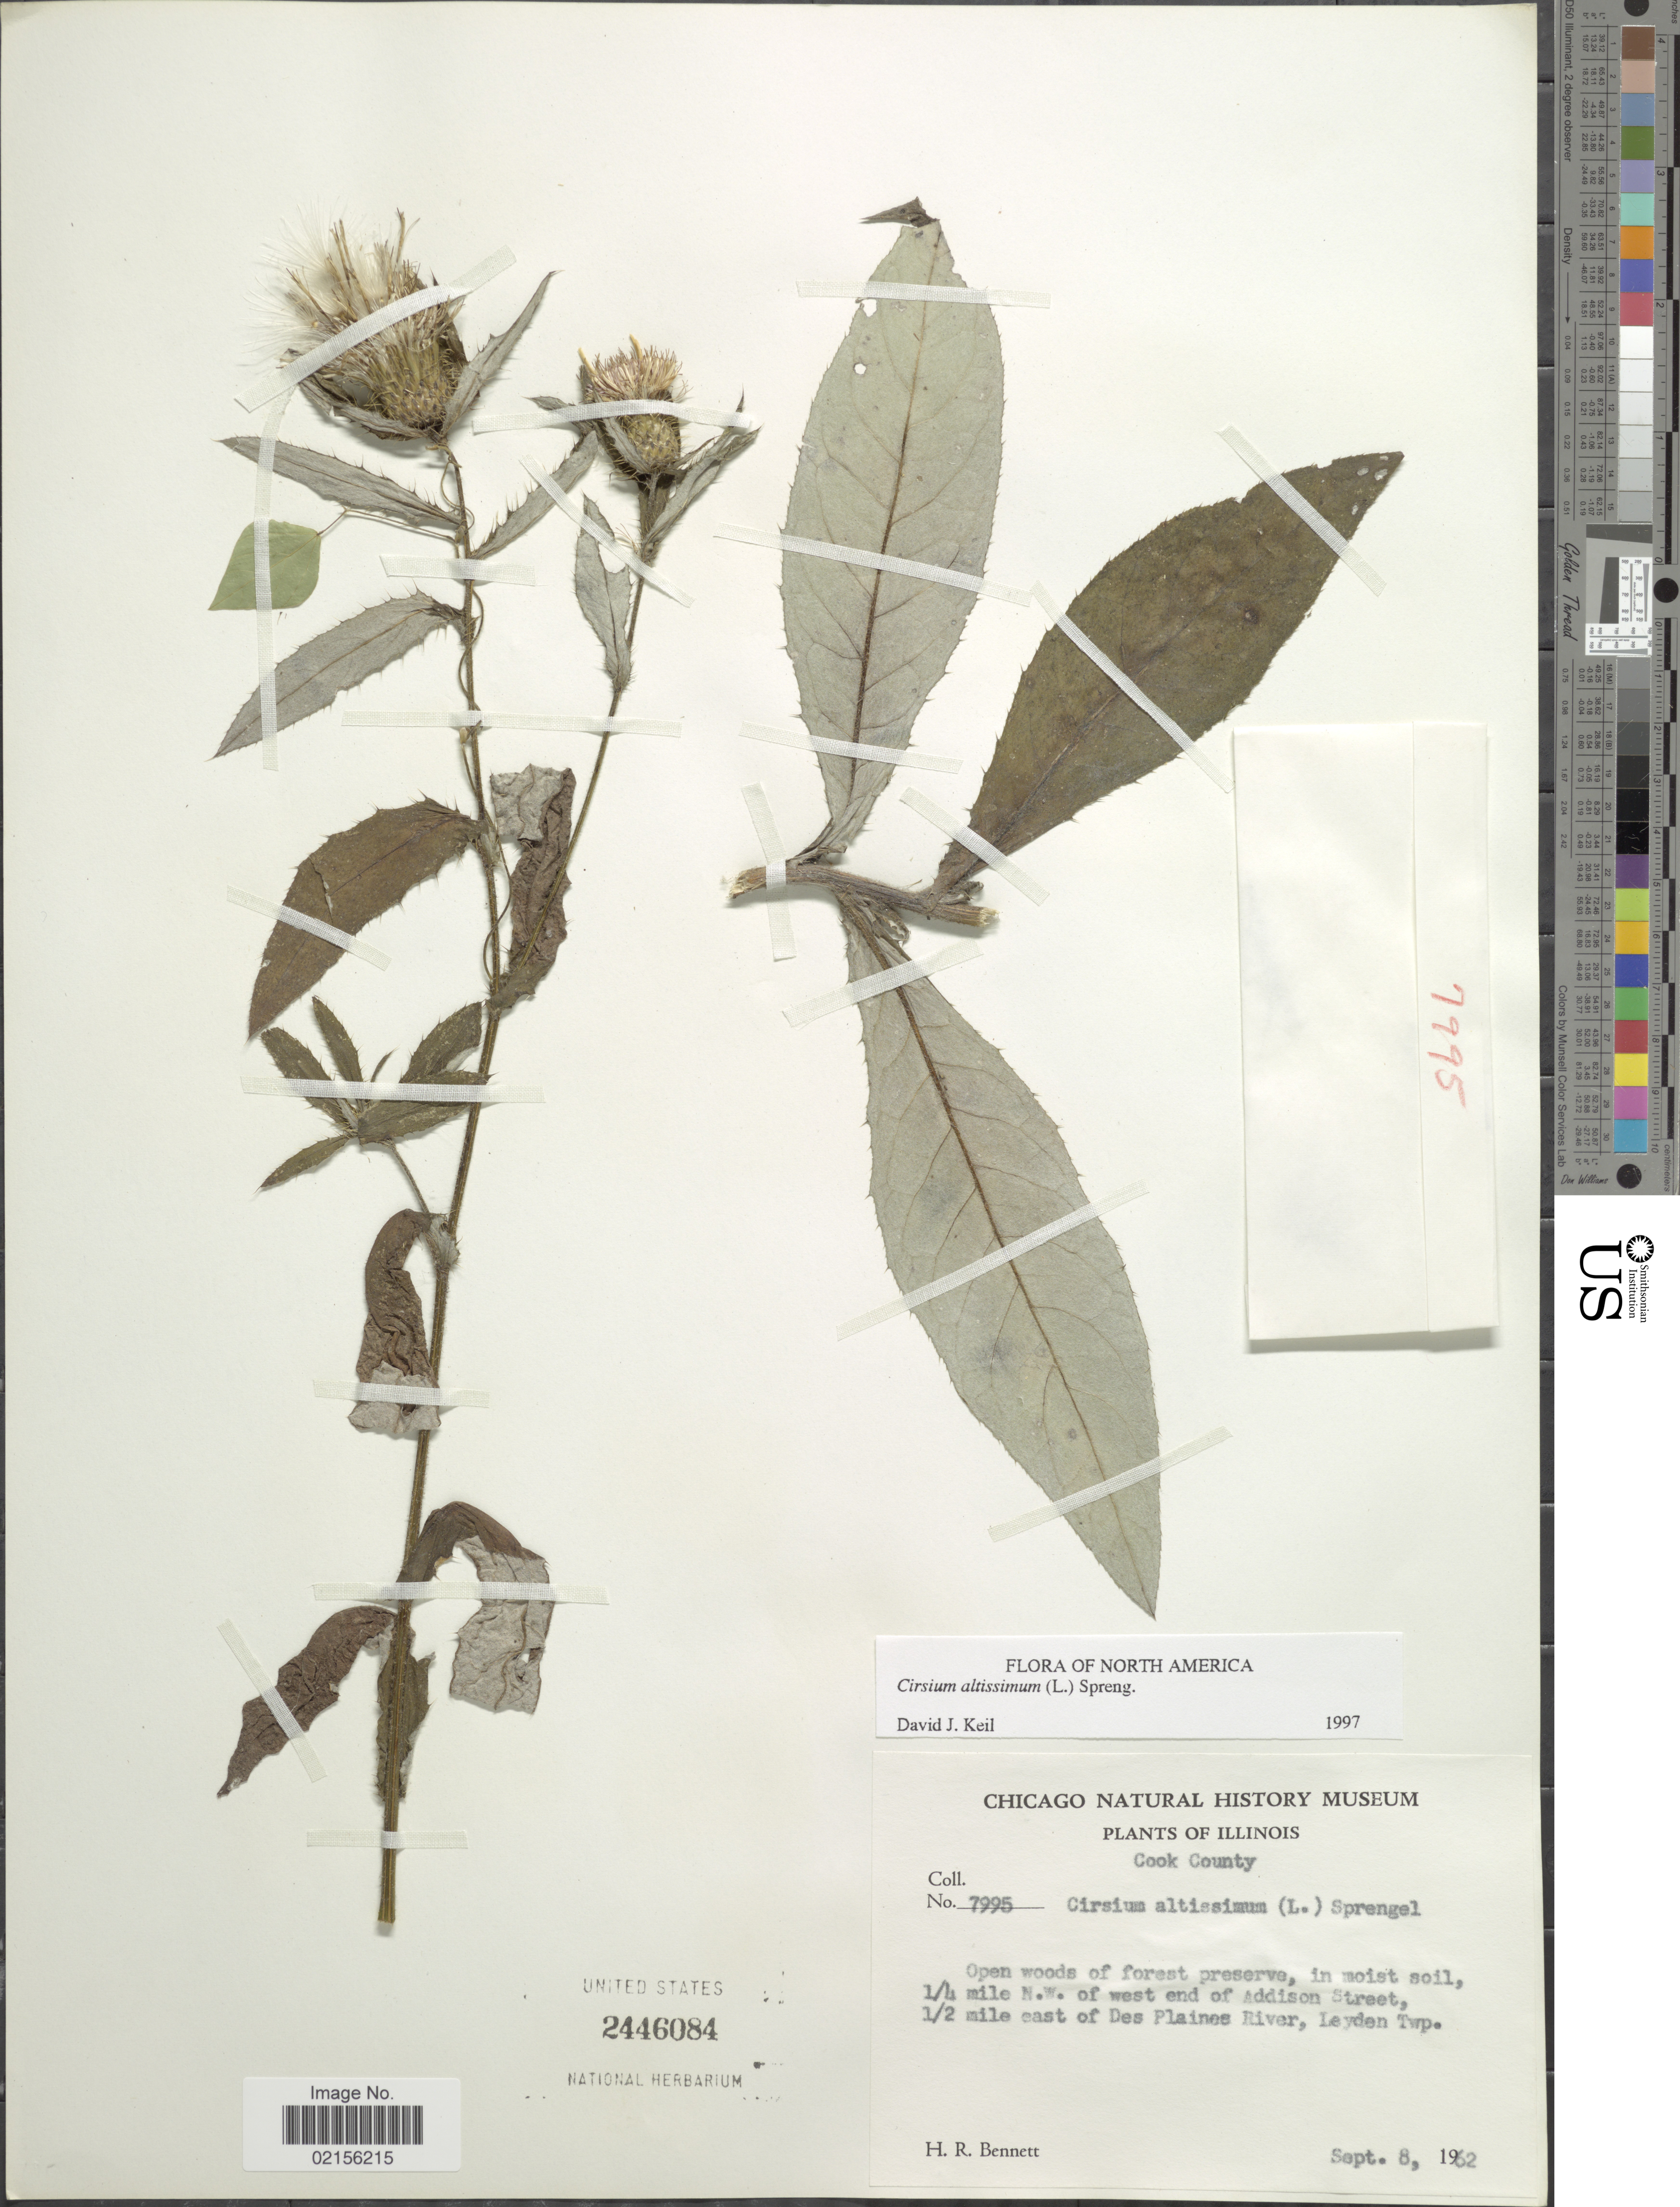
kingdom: Plantae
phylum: Tracheophyta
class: Magnoliopsida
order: Asterales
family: Asteraceae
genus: Cirsium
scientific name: Cirsium altissimum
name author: (L.) Spreng.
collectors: H. R. Bennett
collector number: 7995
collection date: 1962-09-08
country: United States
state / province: Illinois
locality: Cook County, Open woods of forest preserve, in moist soil ¼ mile N.W. of west end of Addison Street, ½ mile east of Des Plaines River, Leyden Twp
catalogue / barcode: US 2446084